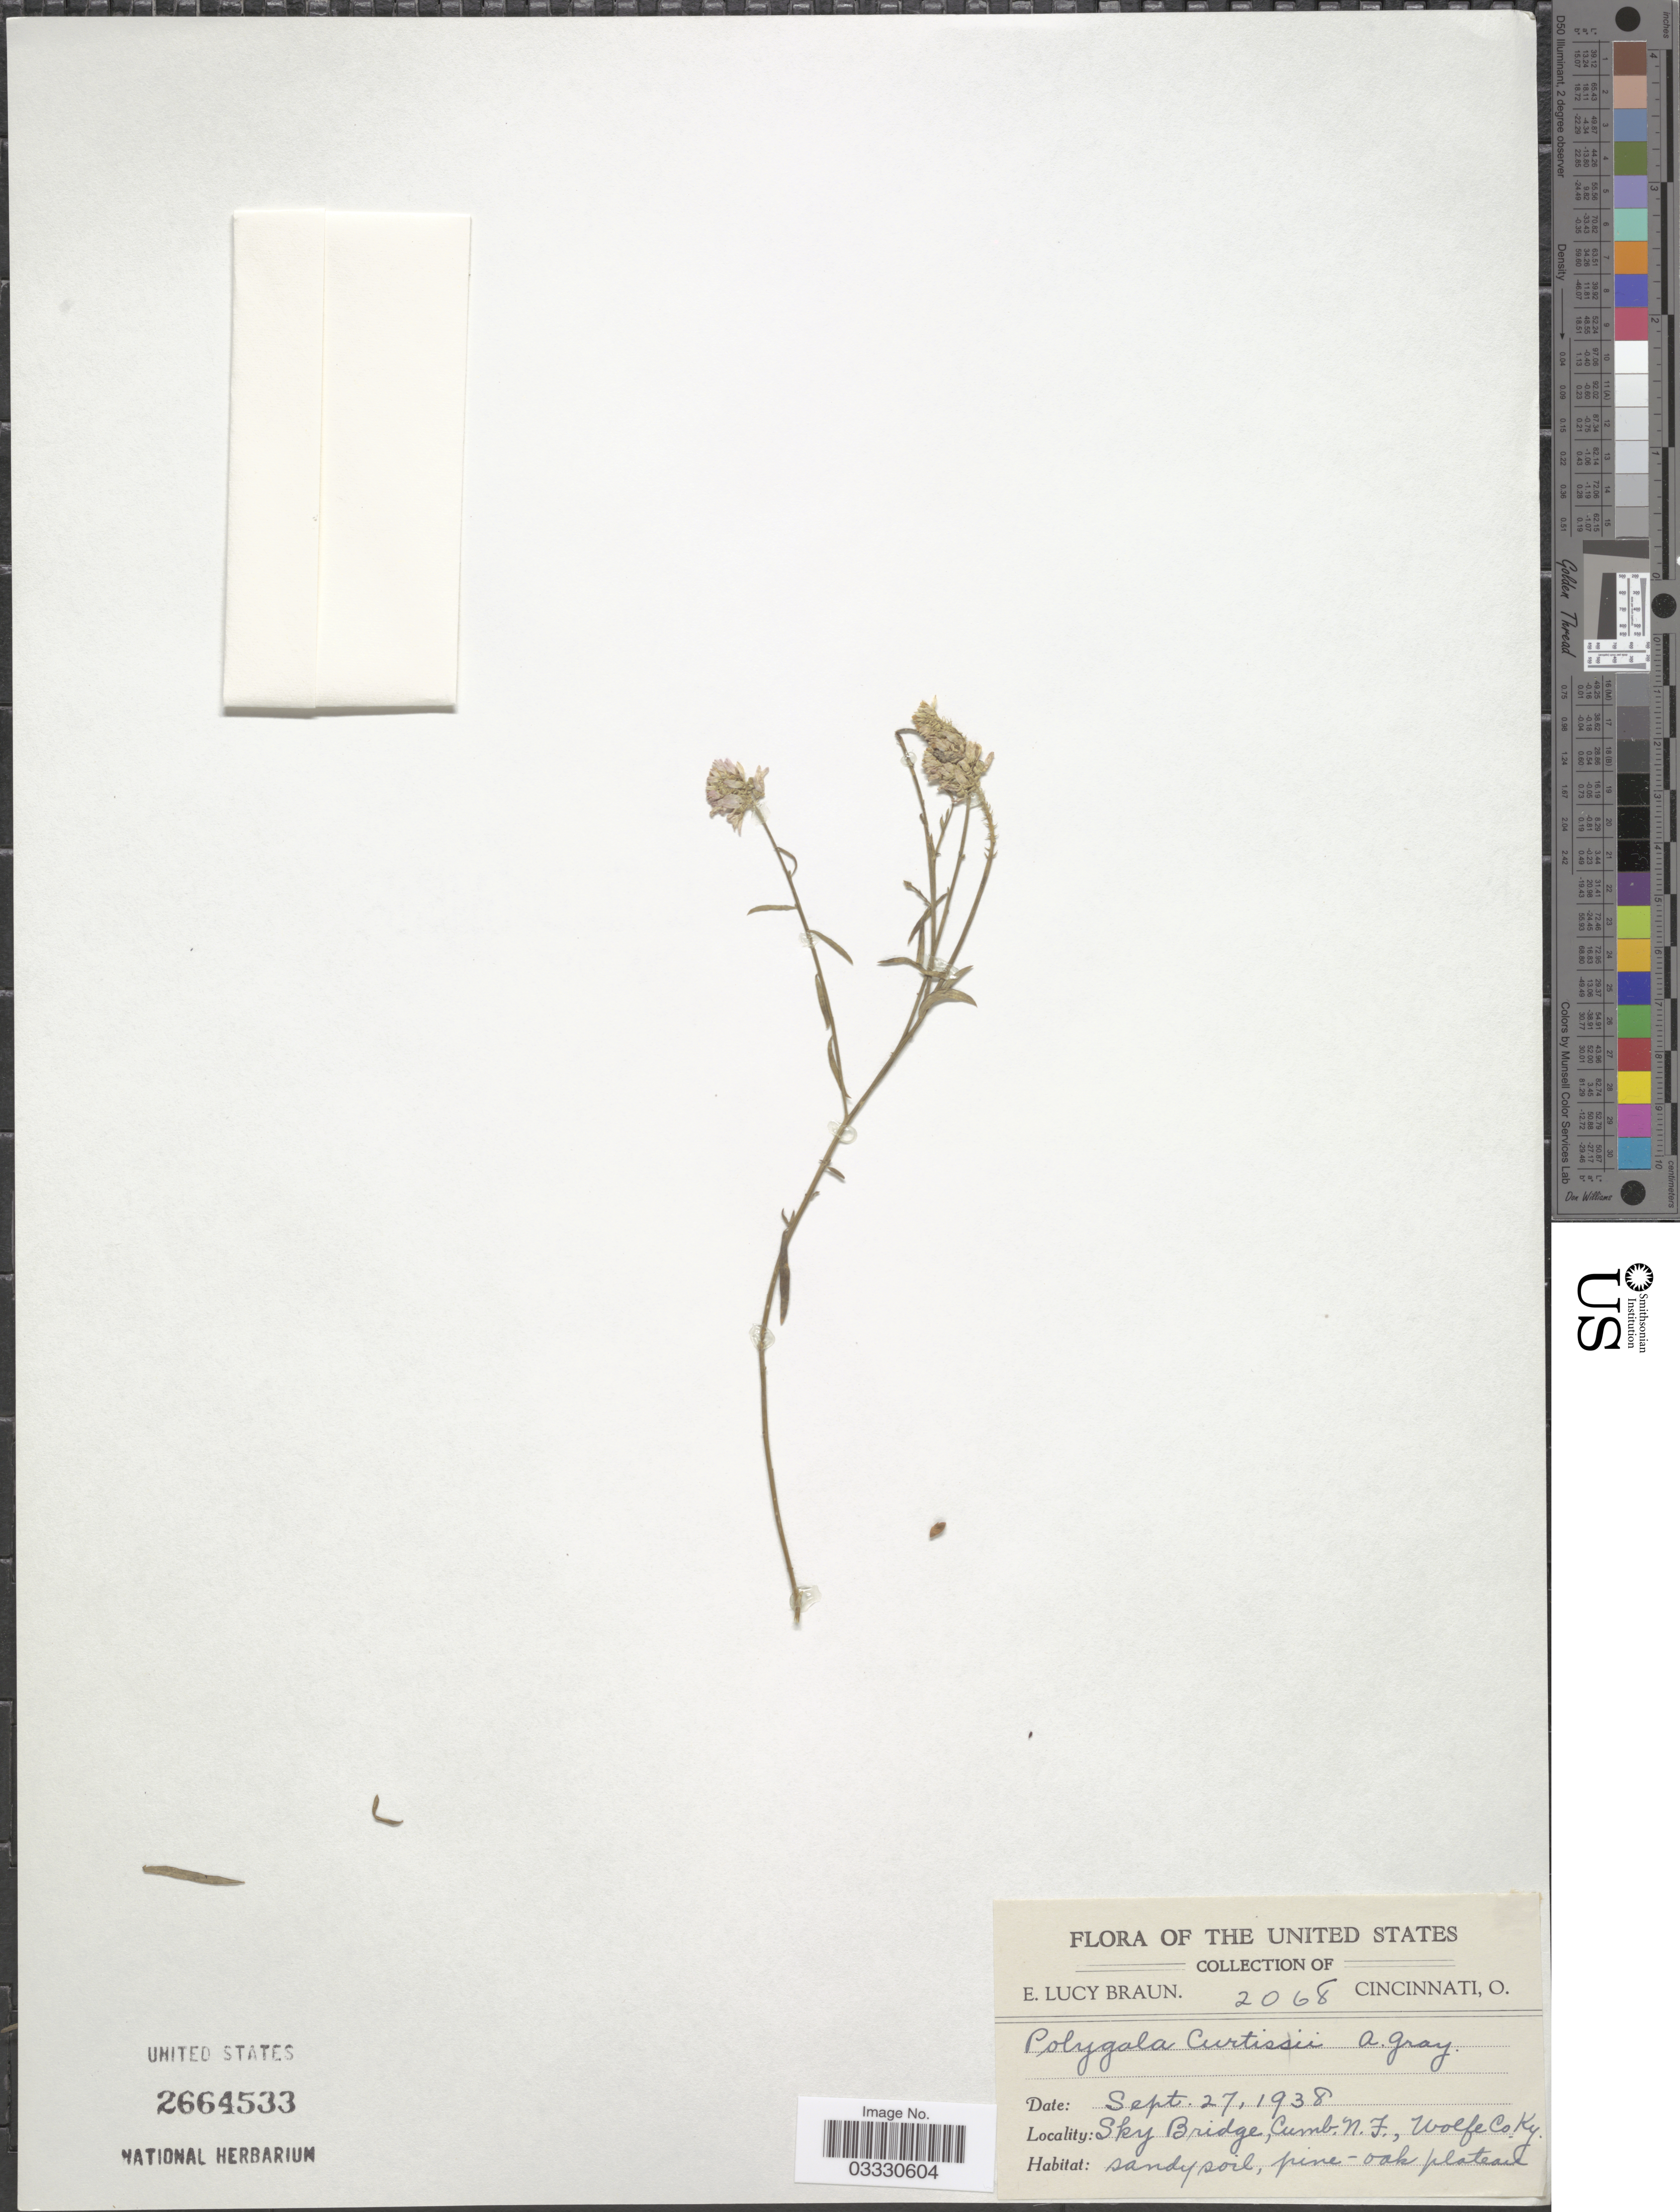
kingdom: Plantae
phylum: Tracheophyta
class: Magnoliopsida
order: Fabales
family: Polygalaceae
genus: Polygala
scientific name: Polygala curtissii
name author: A. Gray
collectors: E. L. Braun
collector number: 2068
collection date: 1938-09-27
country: United States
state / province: Kentucky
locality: Sky Bridge, Cumb. N.F., Wolfe Co.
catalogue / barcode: US 2664533